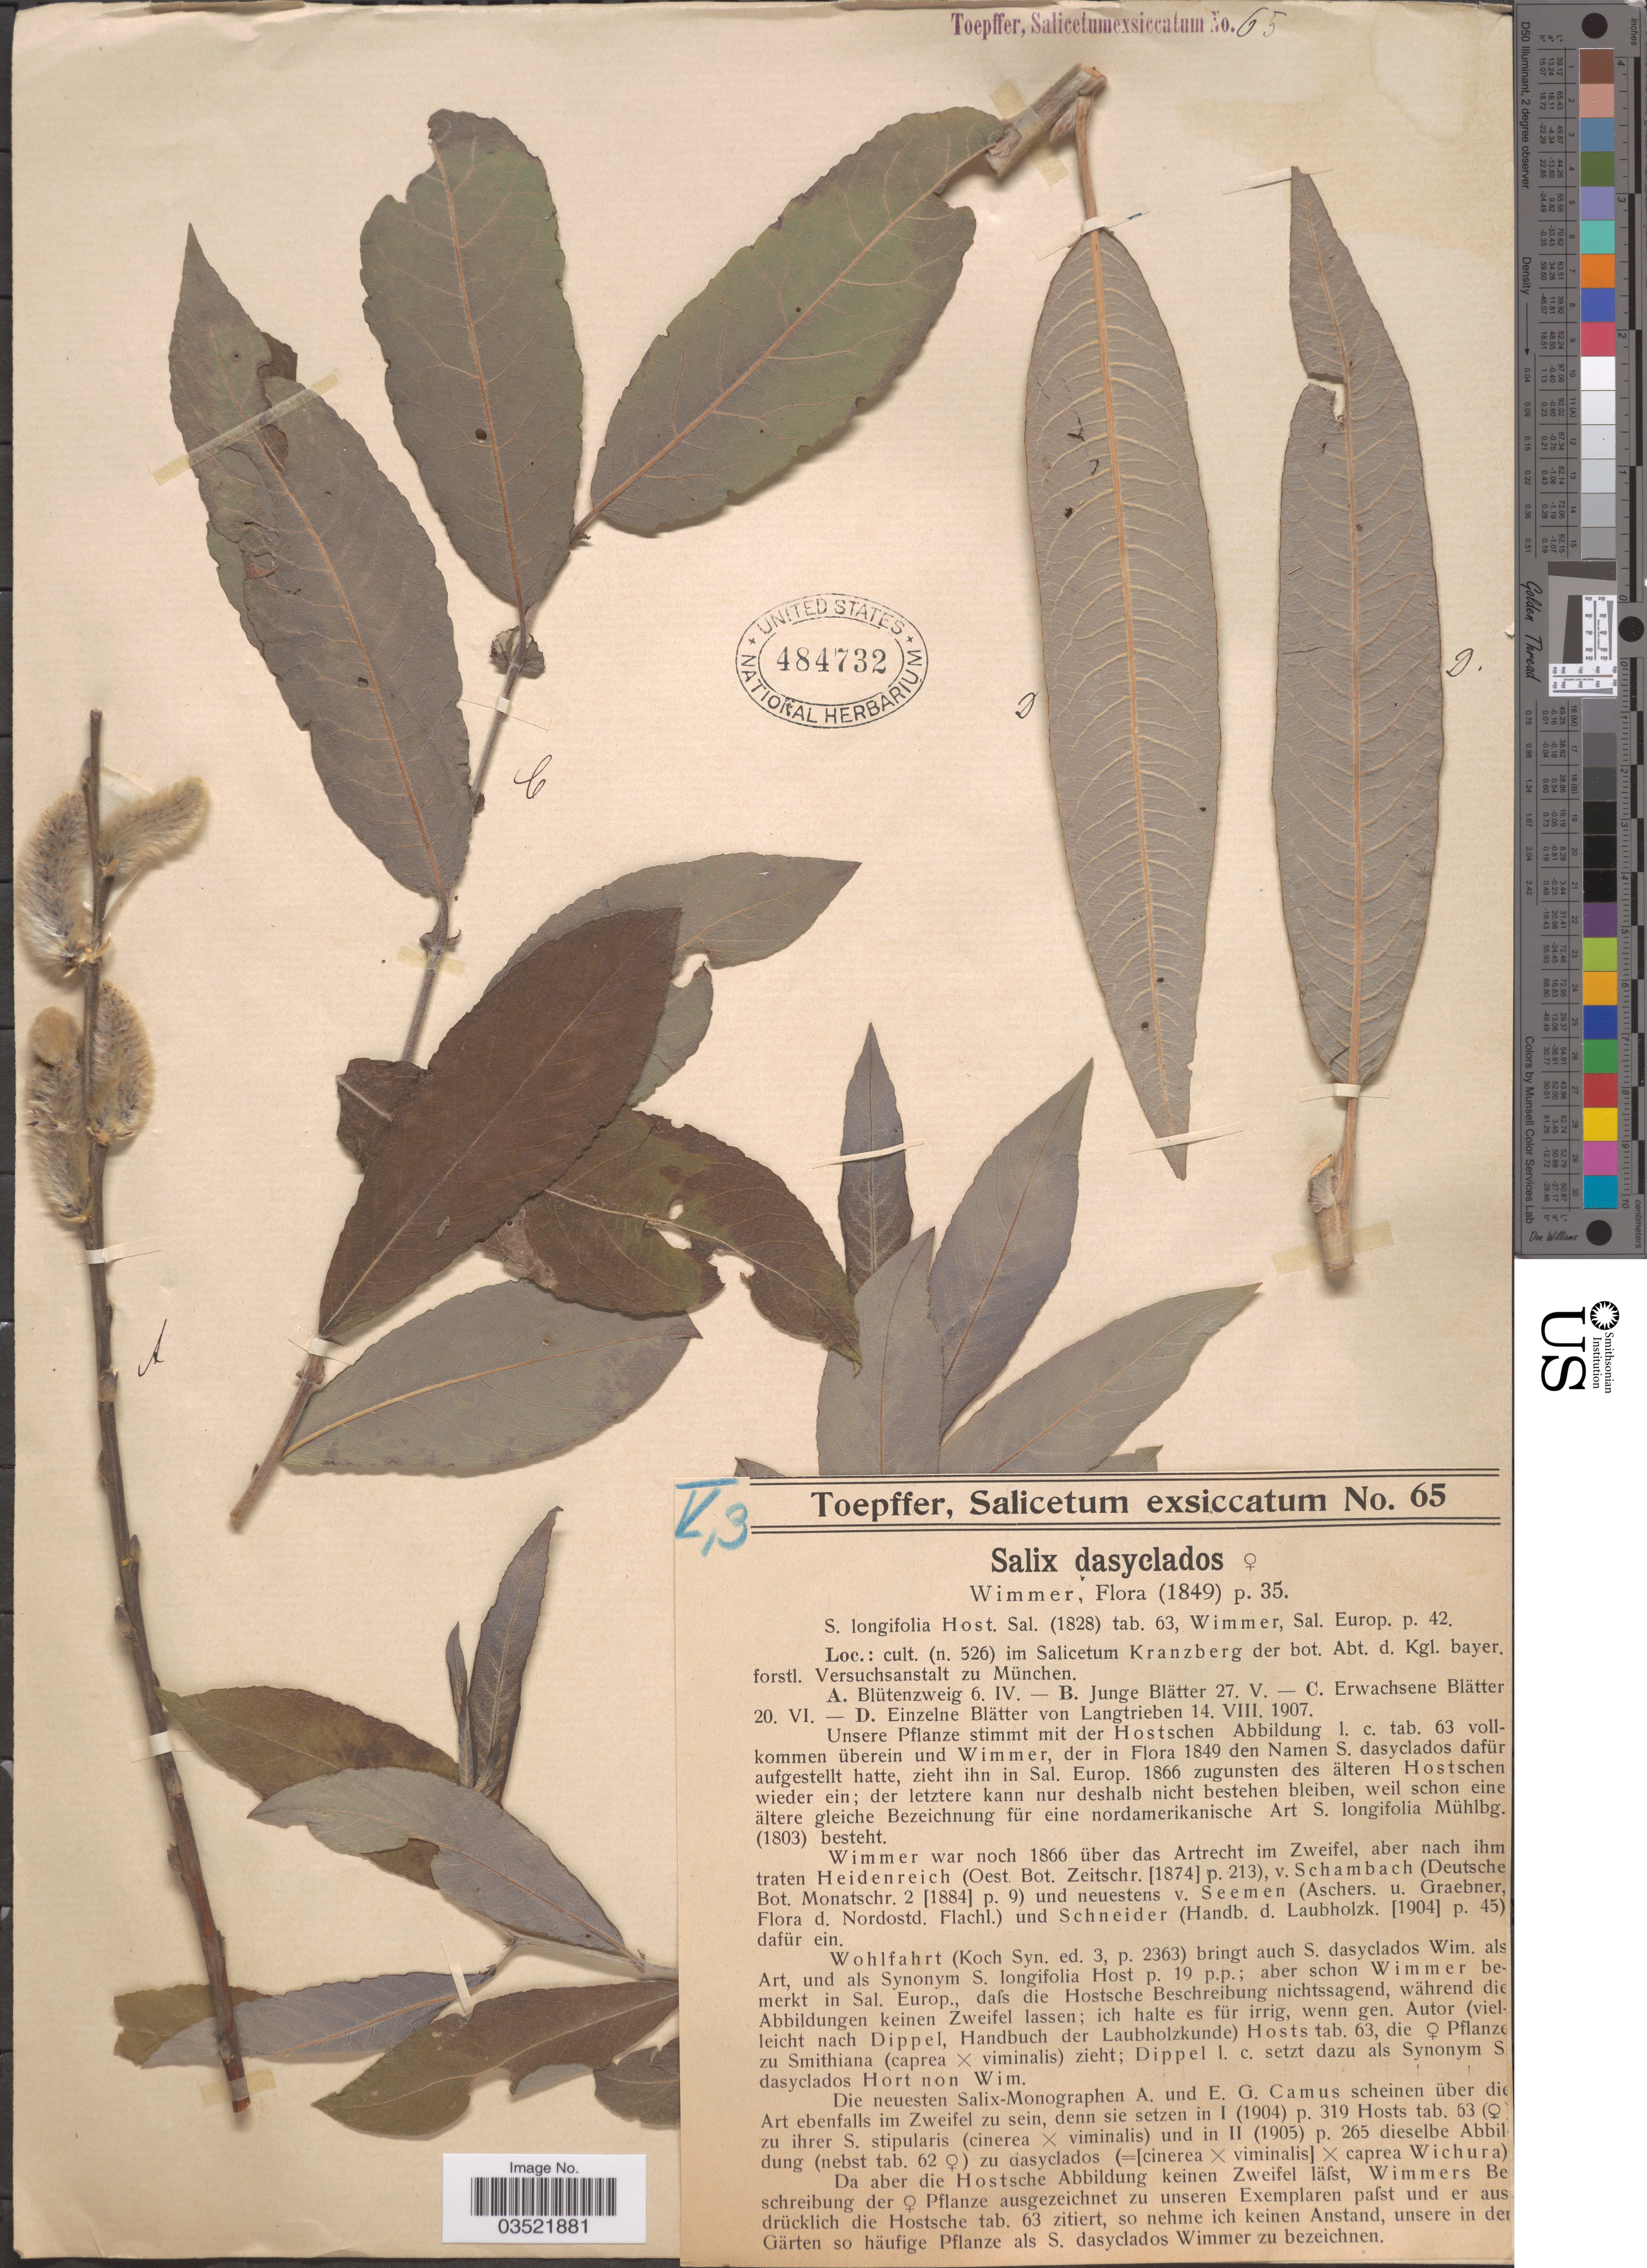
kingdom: Plantae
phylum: Tracheophyta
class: Magnoliopsida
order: Malpighiales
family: Salicaceae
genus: Salix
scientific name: Salix dasyclados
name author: Wimm.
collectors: A. Toepffer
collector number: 65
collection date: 1907-04-06/1907-08-14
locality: Cult. (n. 526) im Salicetum Kranzberg der bot. Abt. d. Kgl. bayer. forstl. Versuchsanstalt zu München.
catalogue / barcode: US 484732